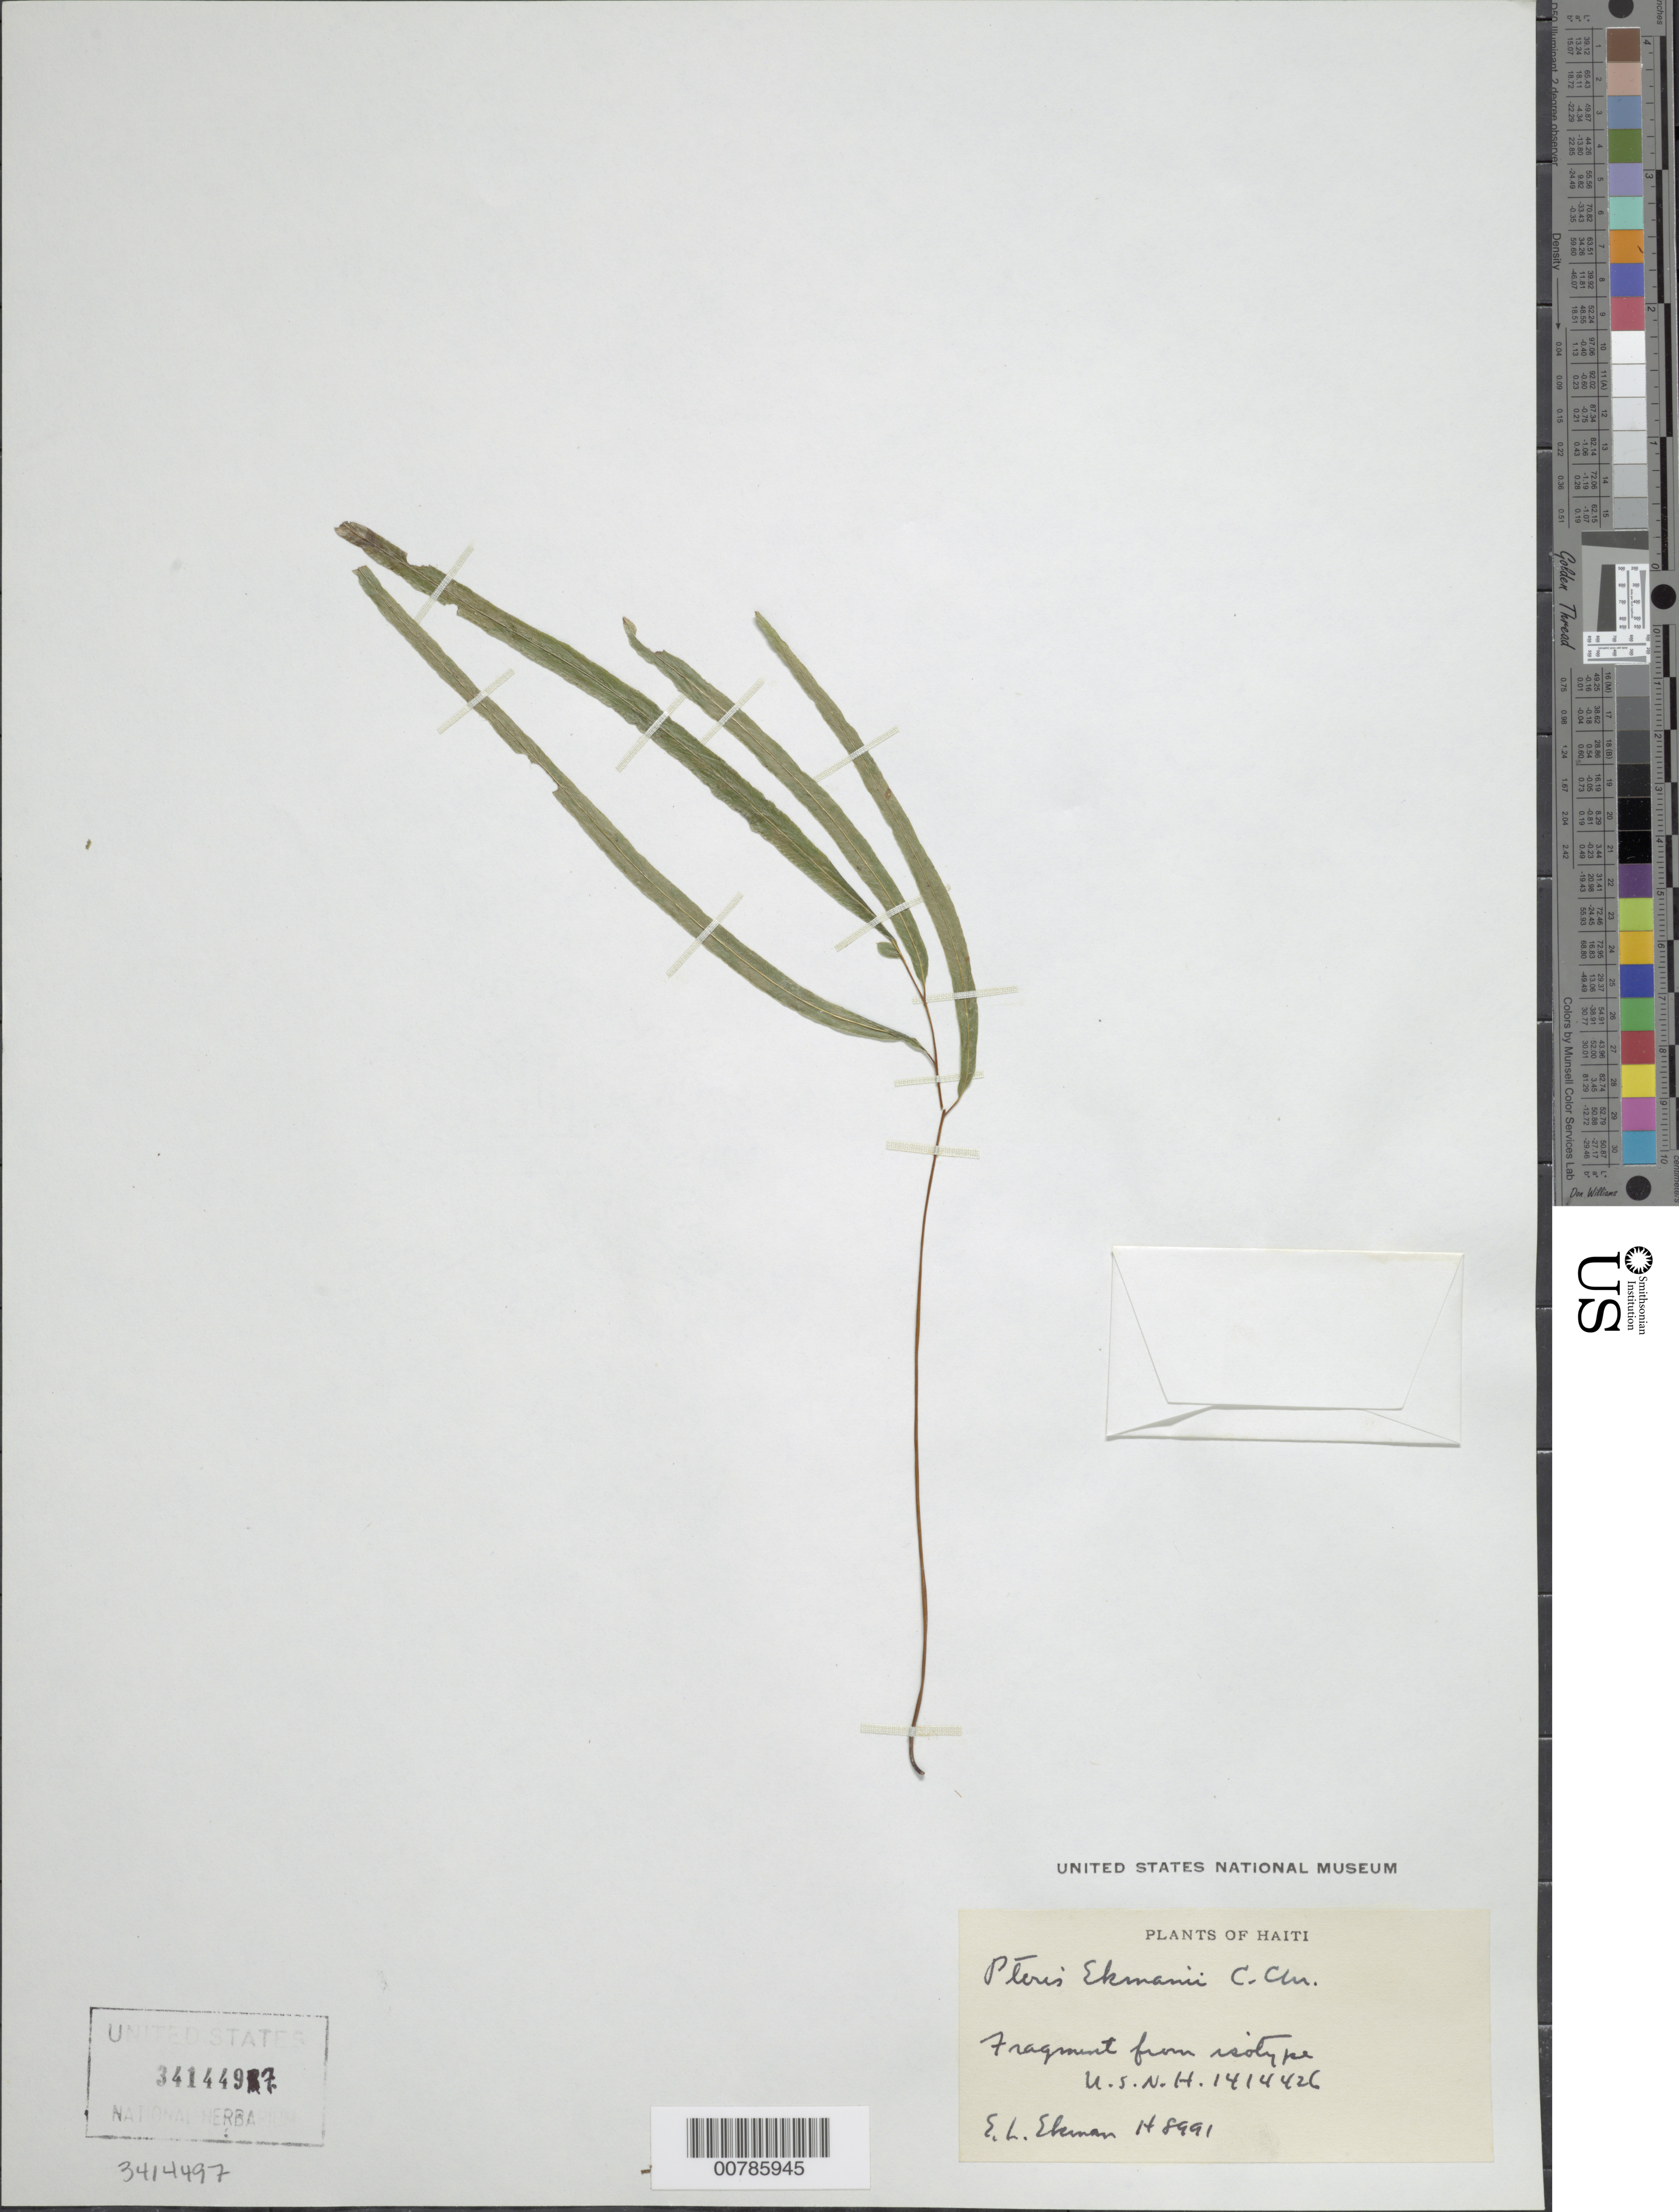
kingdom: Plantae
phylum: Tracheophyta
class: Polypodiopsida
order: Polypodiales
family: Pteridaceae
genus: Pteris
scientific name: Pteris ekmanii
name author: C. Chr.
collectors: E. L. Ekman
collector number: H 148991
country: Haiti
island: Hispaniola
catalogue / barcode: US 3414497